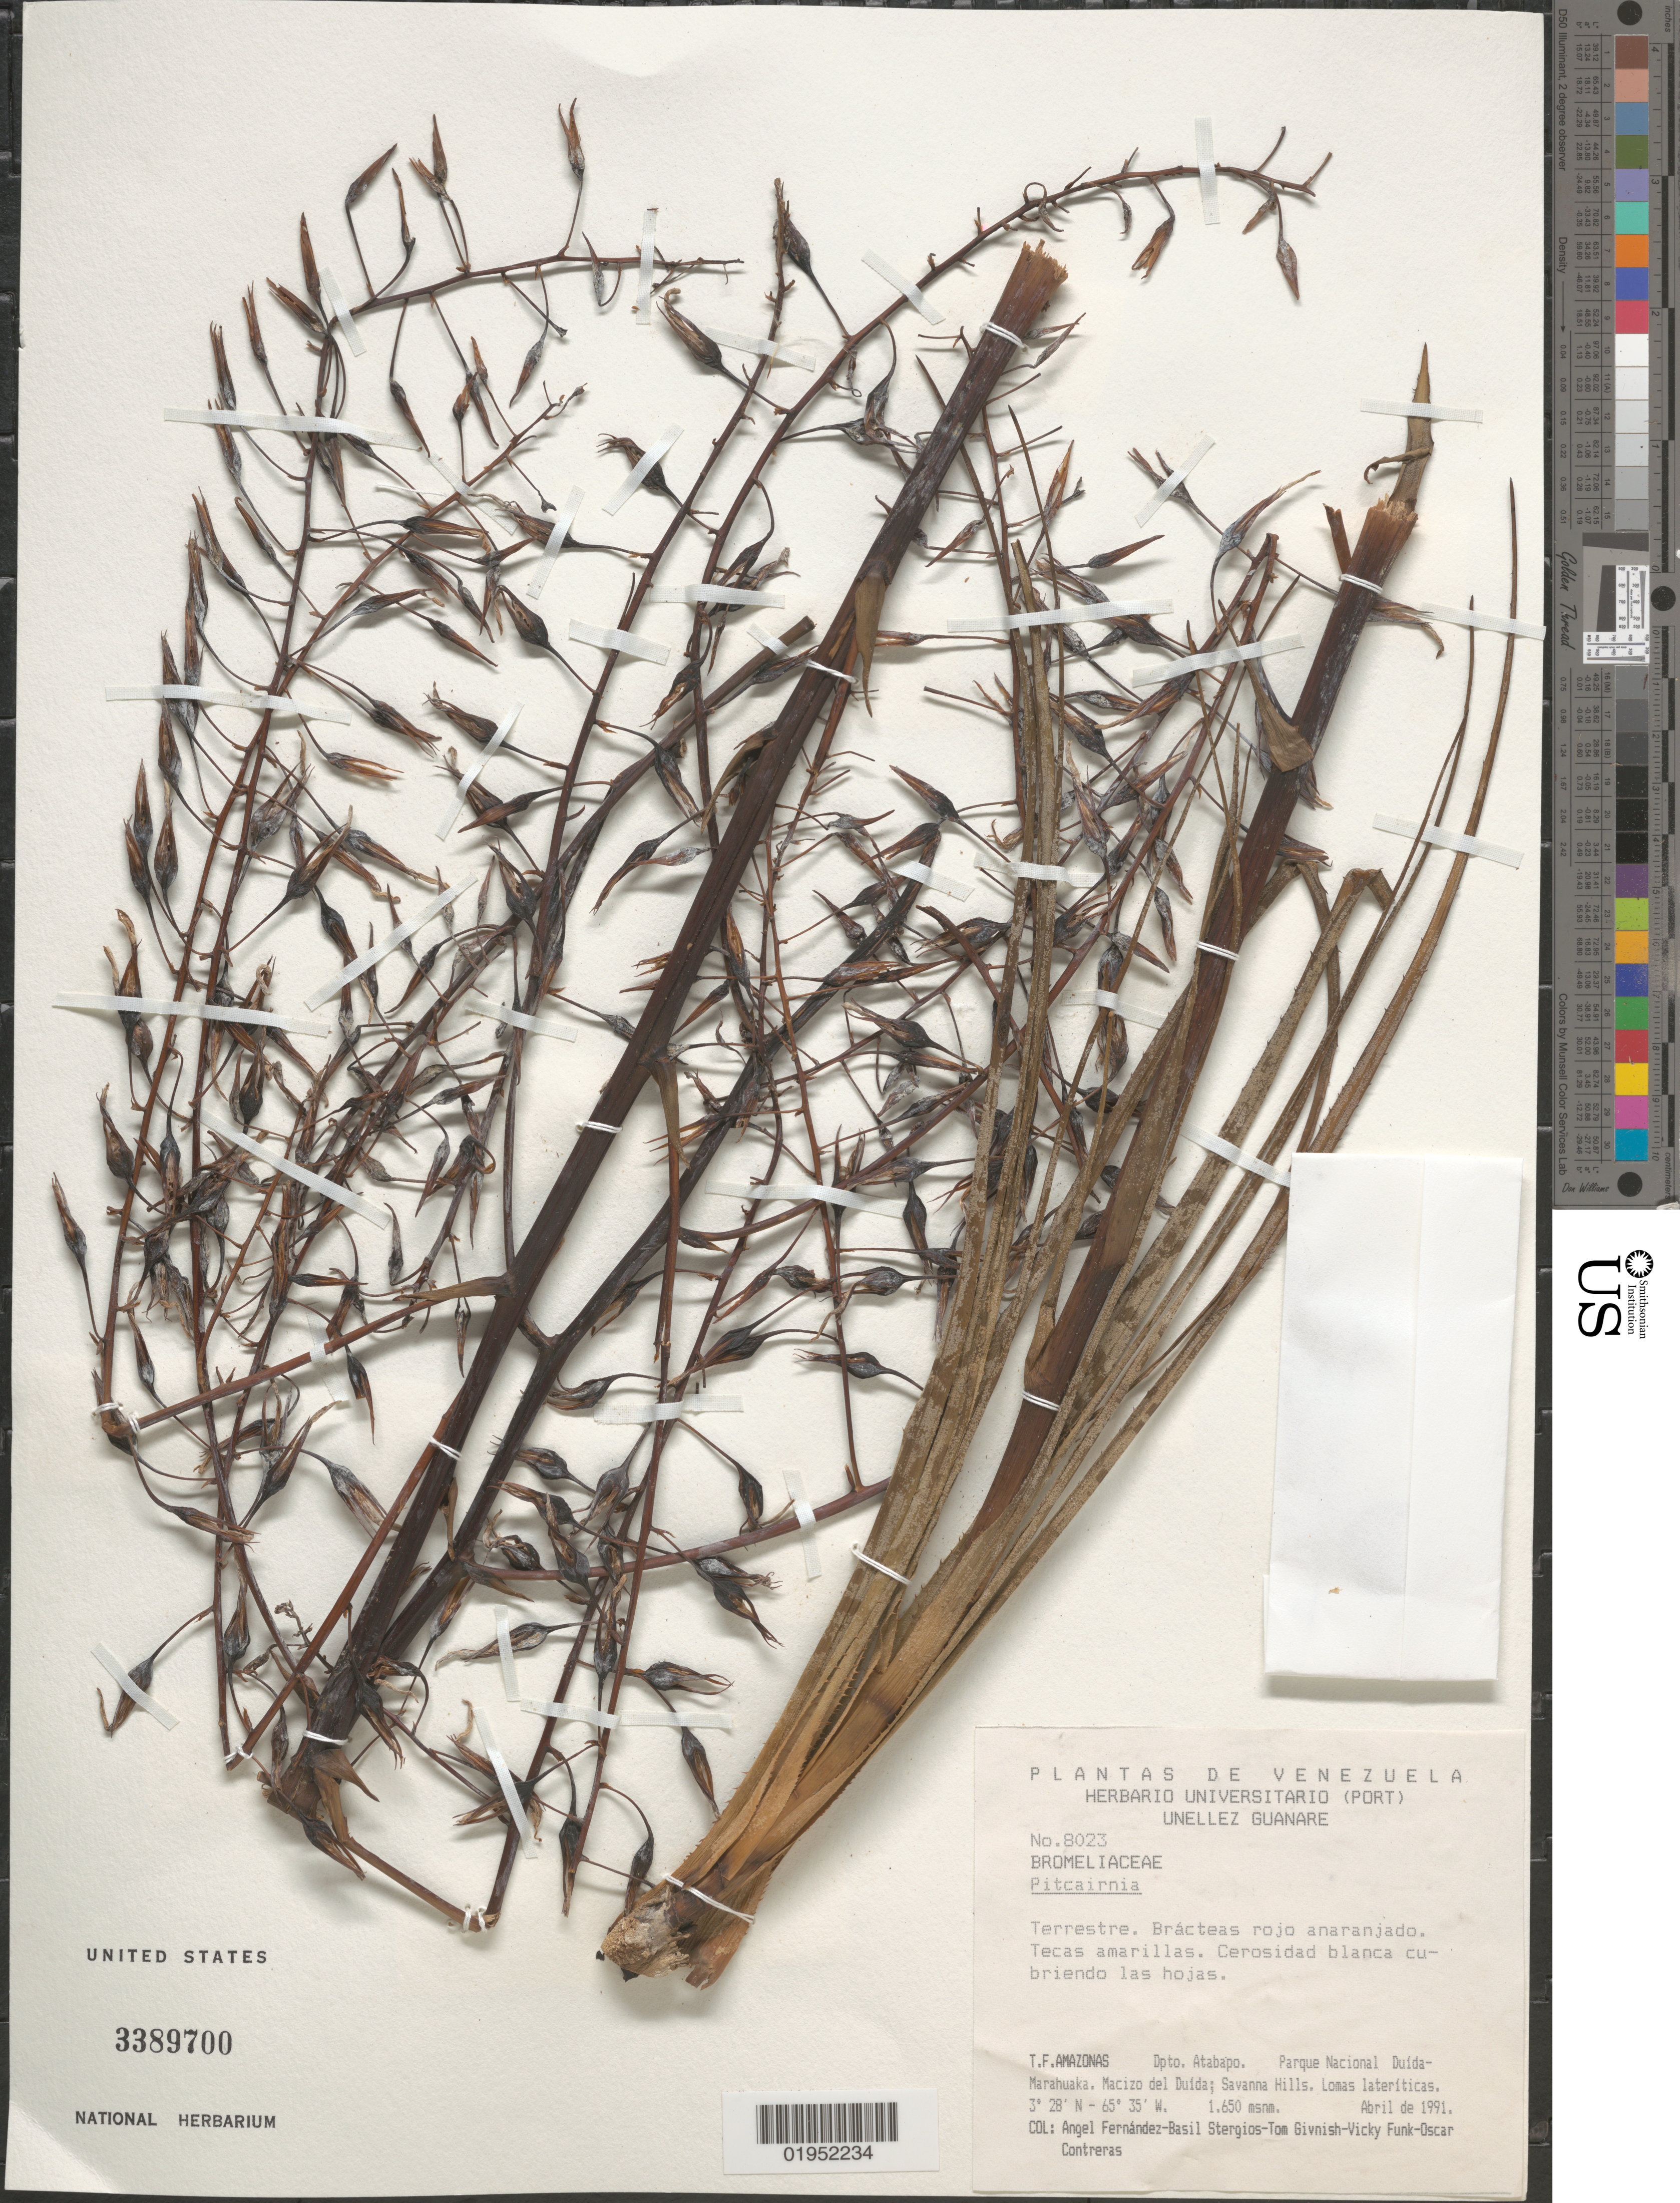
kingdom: Plantae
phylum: Tracheophyta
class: Liliopsida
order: Poales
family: Bromeliaceae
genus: Pitcairnia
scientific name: Pitcairnia sp.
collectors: A. Fernández, B. G. Stergios, T. J. Givnish, V. Funk & O. Contreras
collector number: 8023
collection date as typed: Apr 1991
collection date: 1991-04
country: Venezuela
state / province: Amazonas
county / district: Atabapo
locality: Parque National Duida-Marahuaka, Macizo del Duida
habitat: Lomas lateriticas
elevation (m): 1650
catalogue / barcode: US 3389700